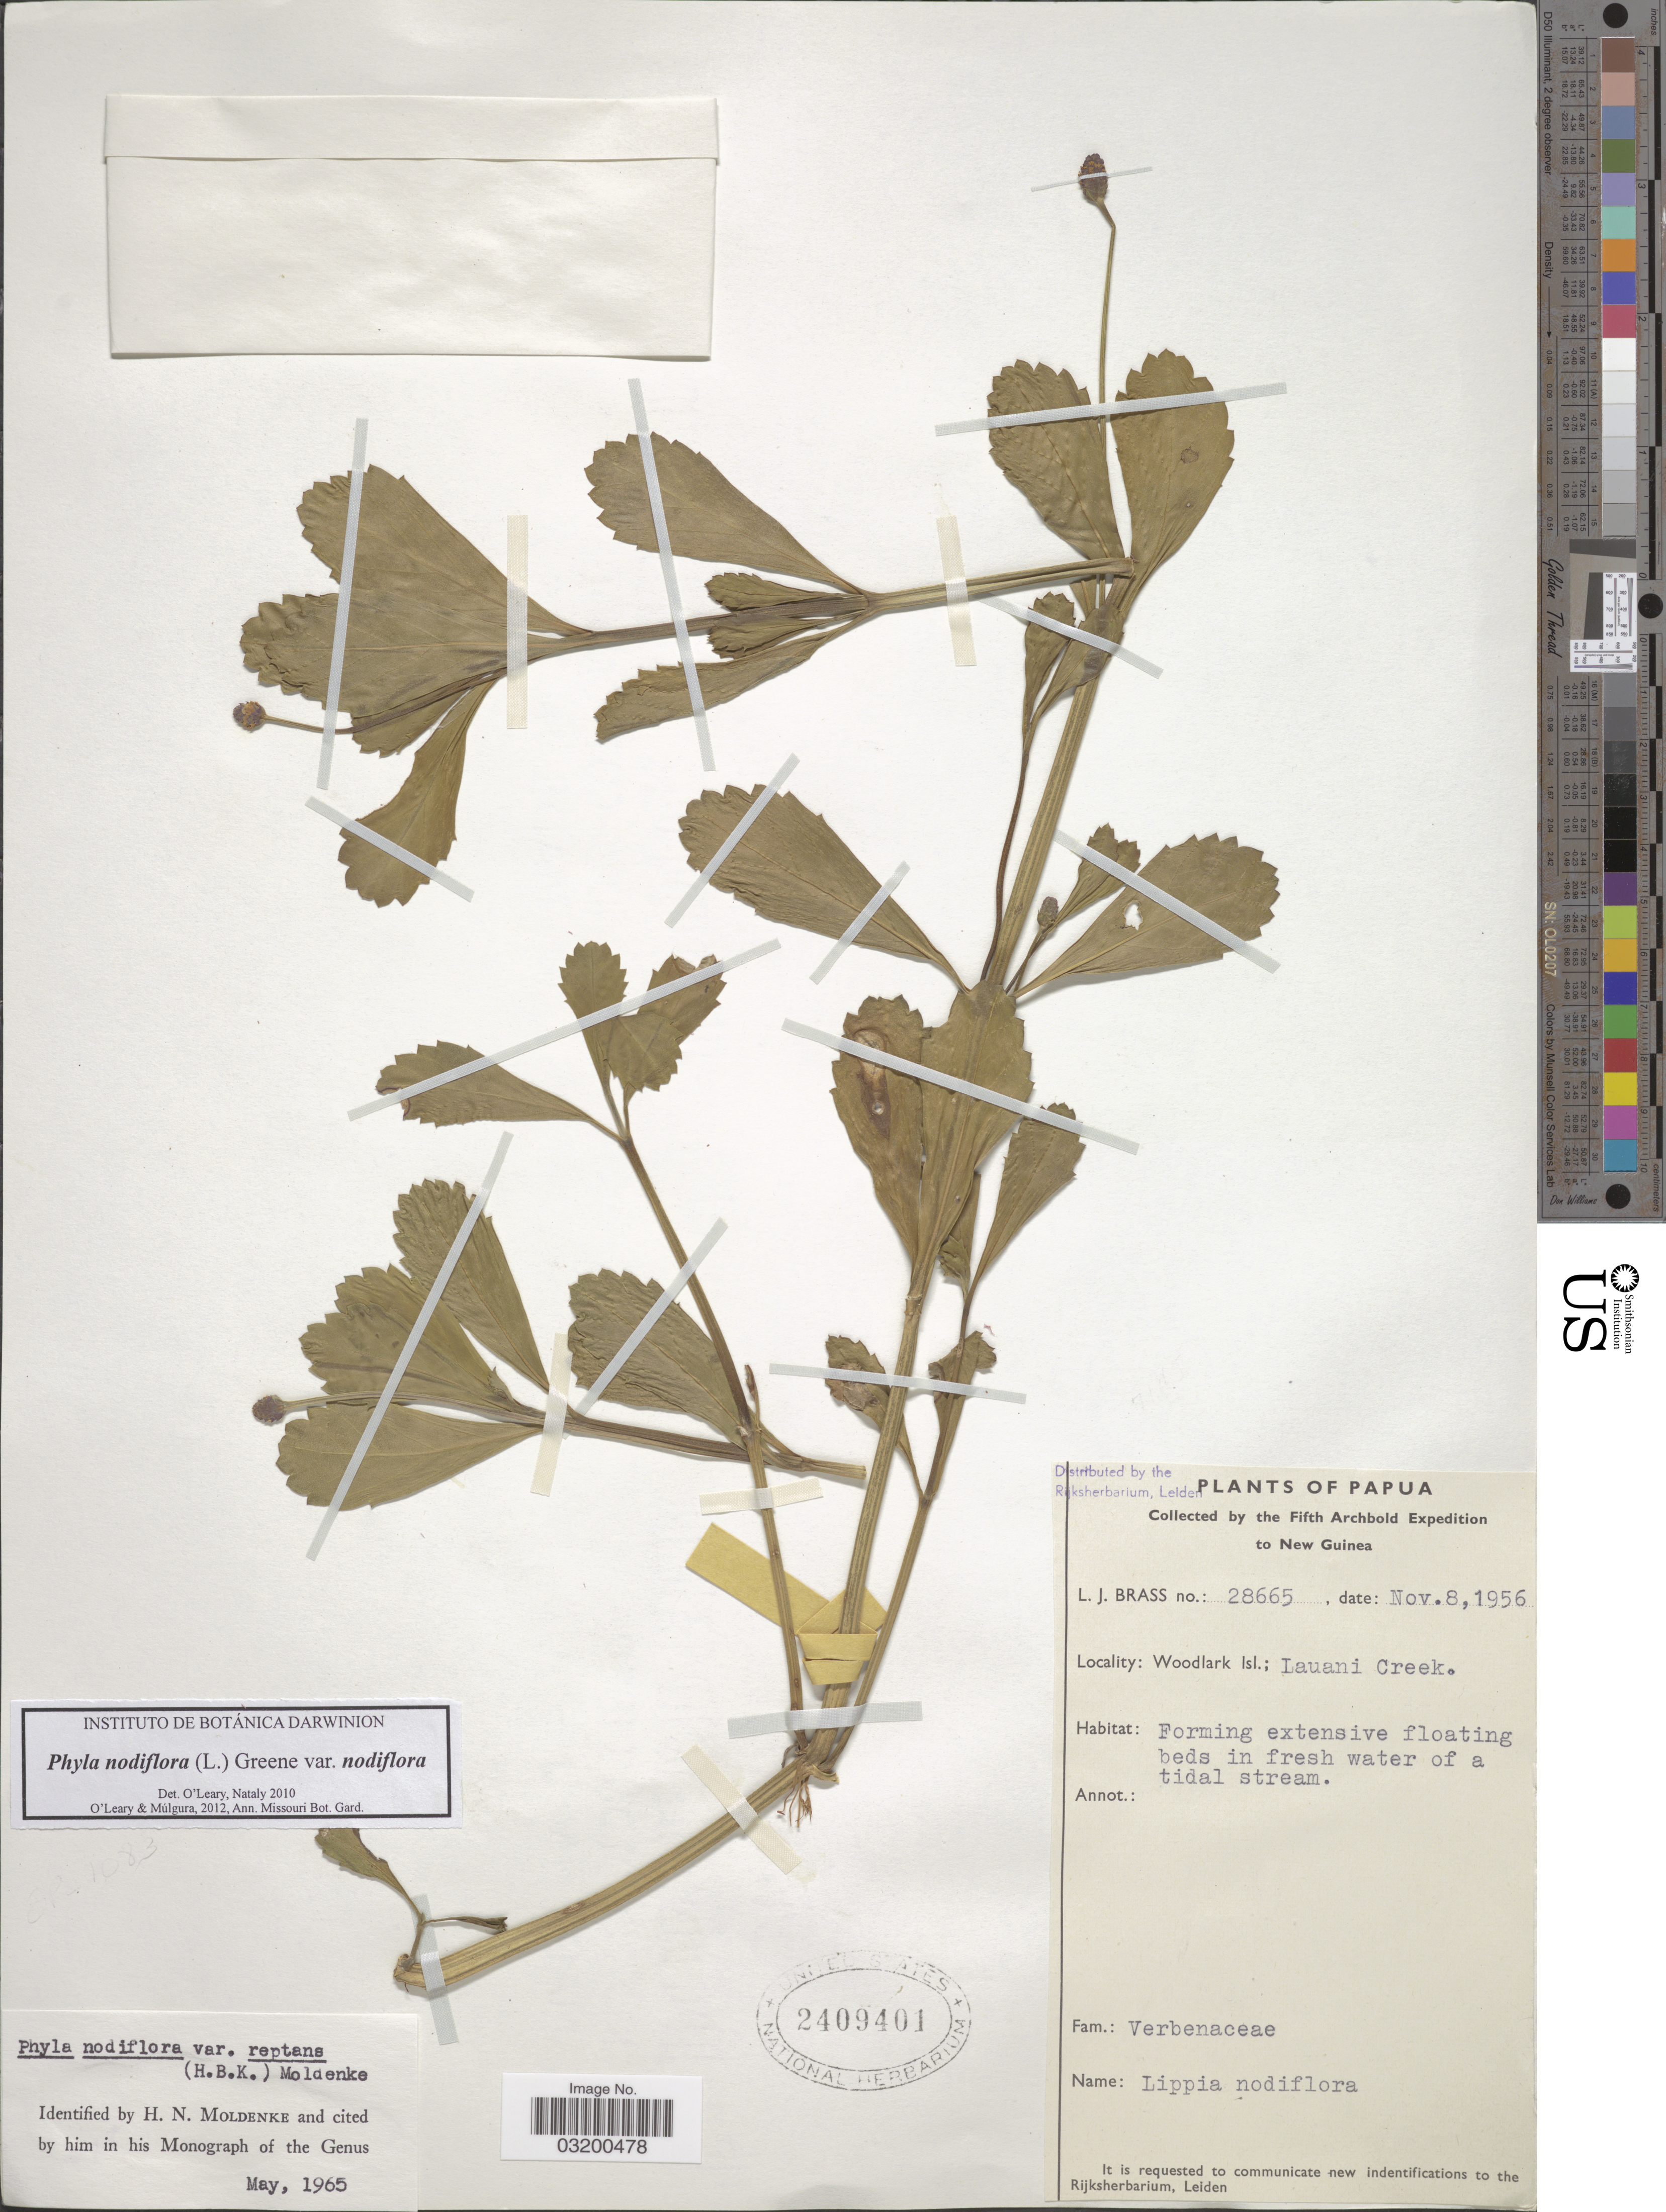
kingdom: Plantae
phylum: Tracheophyta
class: Magnoliopsida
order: Lamiales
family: Verbenaceae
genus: Phyla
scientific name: Phyla nodiflora var. nodiflora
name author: (L.) Greene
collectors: L. J. Brass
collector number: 28665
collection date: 1956-11-08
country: Indonesia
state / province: Papua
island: New Guinea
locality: New Guinea. Woodlark Isl.; Lauani Creek.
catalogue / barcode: US 2409401